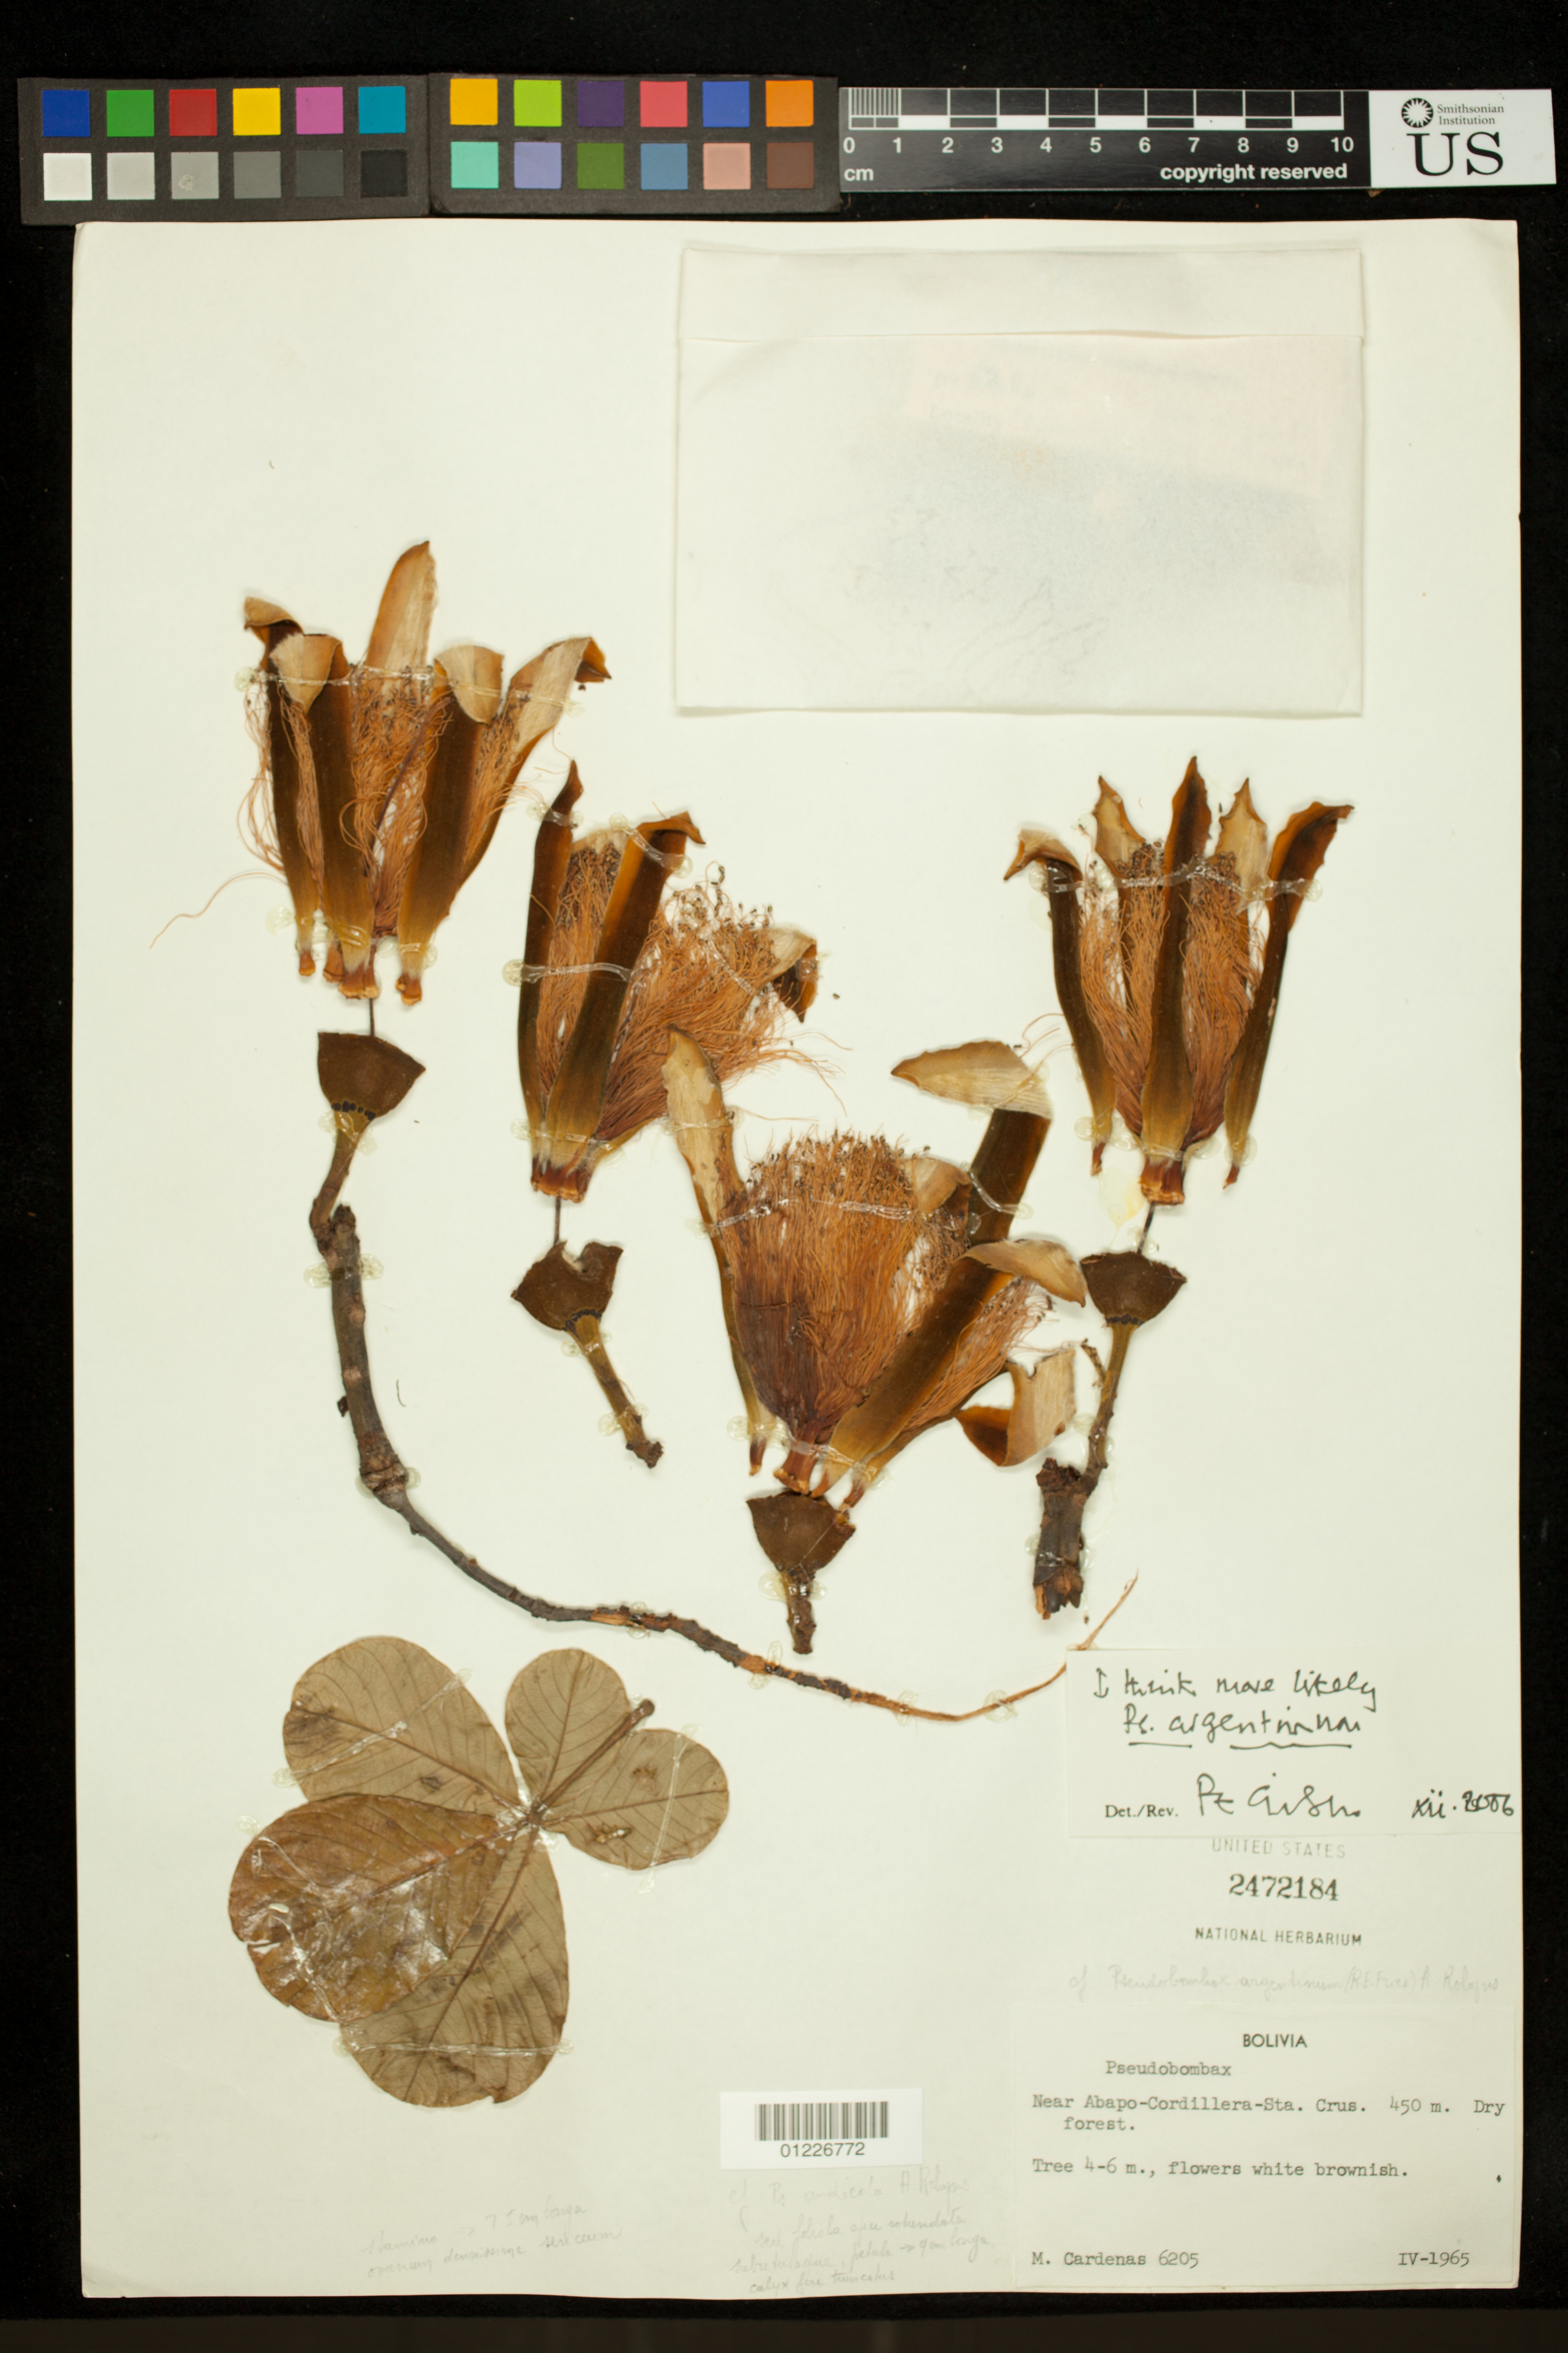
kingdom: Plantae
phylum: Tracheophyta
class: Magnoliopsida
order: Malvales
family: Malvaceae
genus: Pseudobombax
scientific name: Pseudobombax argentinum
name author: (R.E. Fr.) A. Robyns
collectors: M. Cárdenas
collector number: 6205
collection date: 1965-04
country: Bolivia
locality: Near Abapo-Cordillera-Santa Cruz.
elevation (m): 450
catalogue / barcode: US 2472184